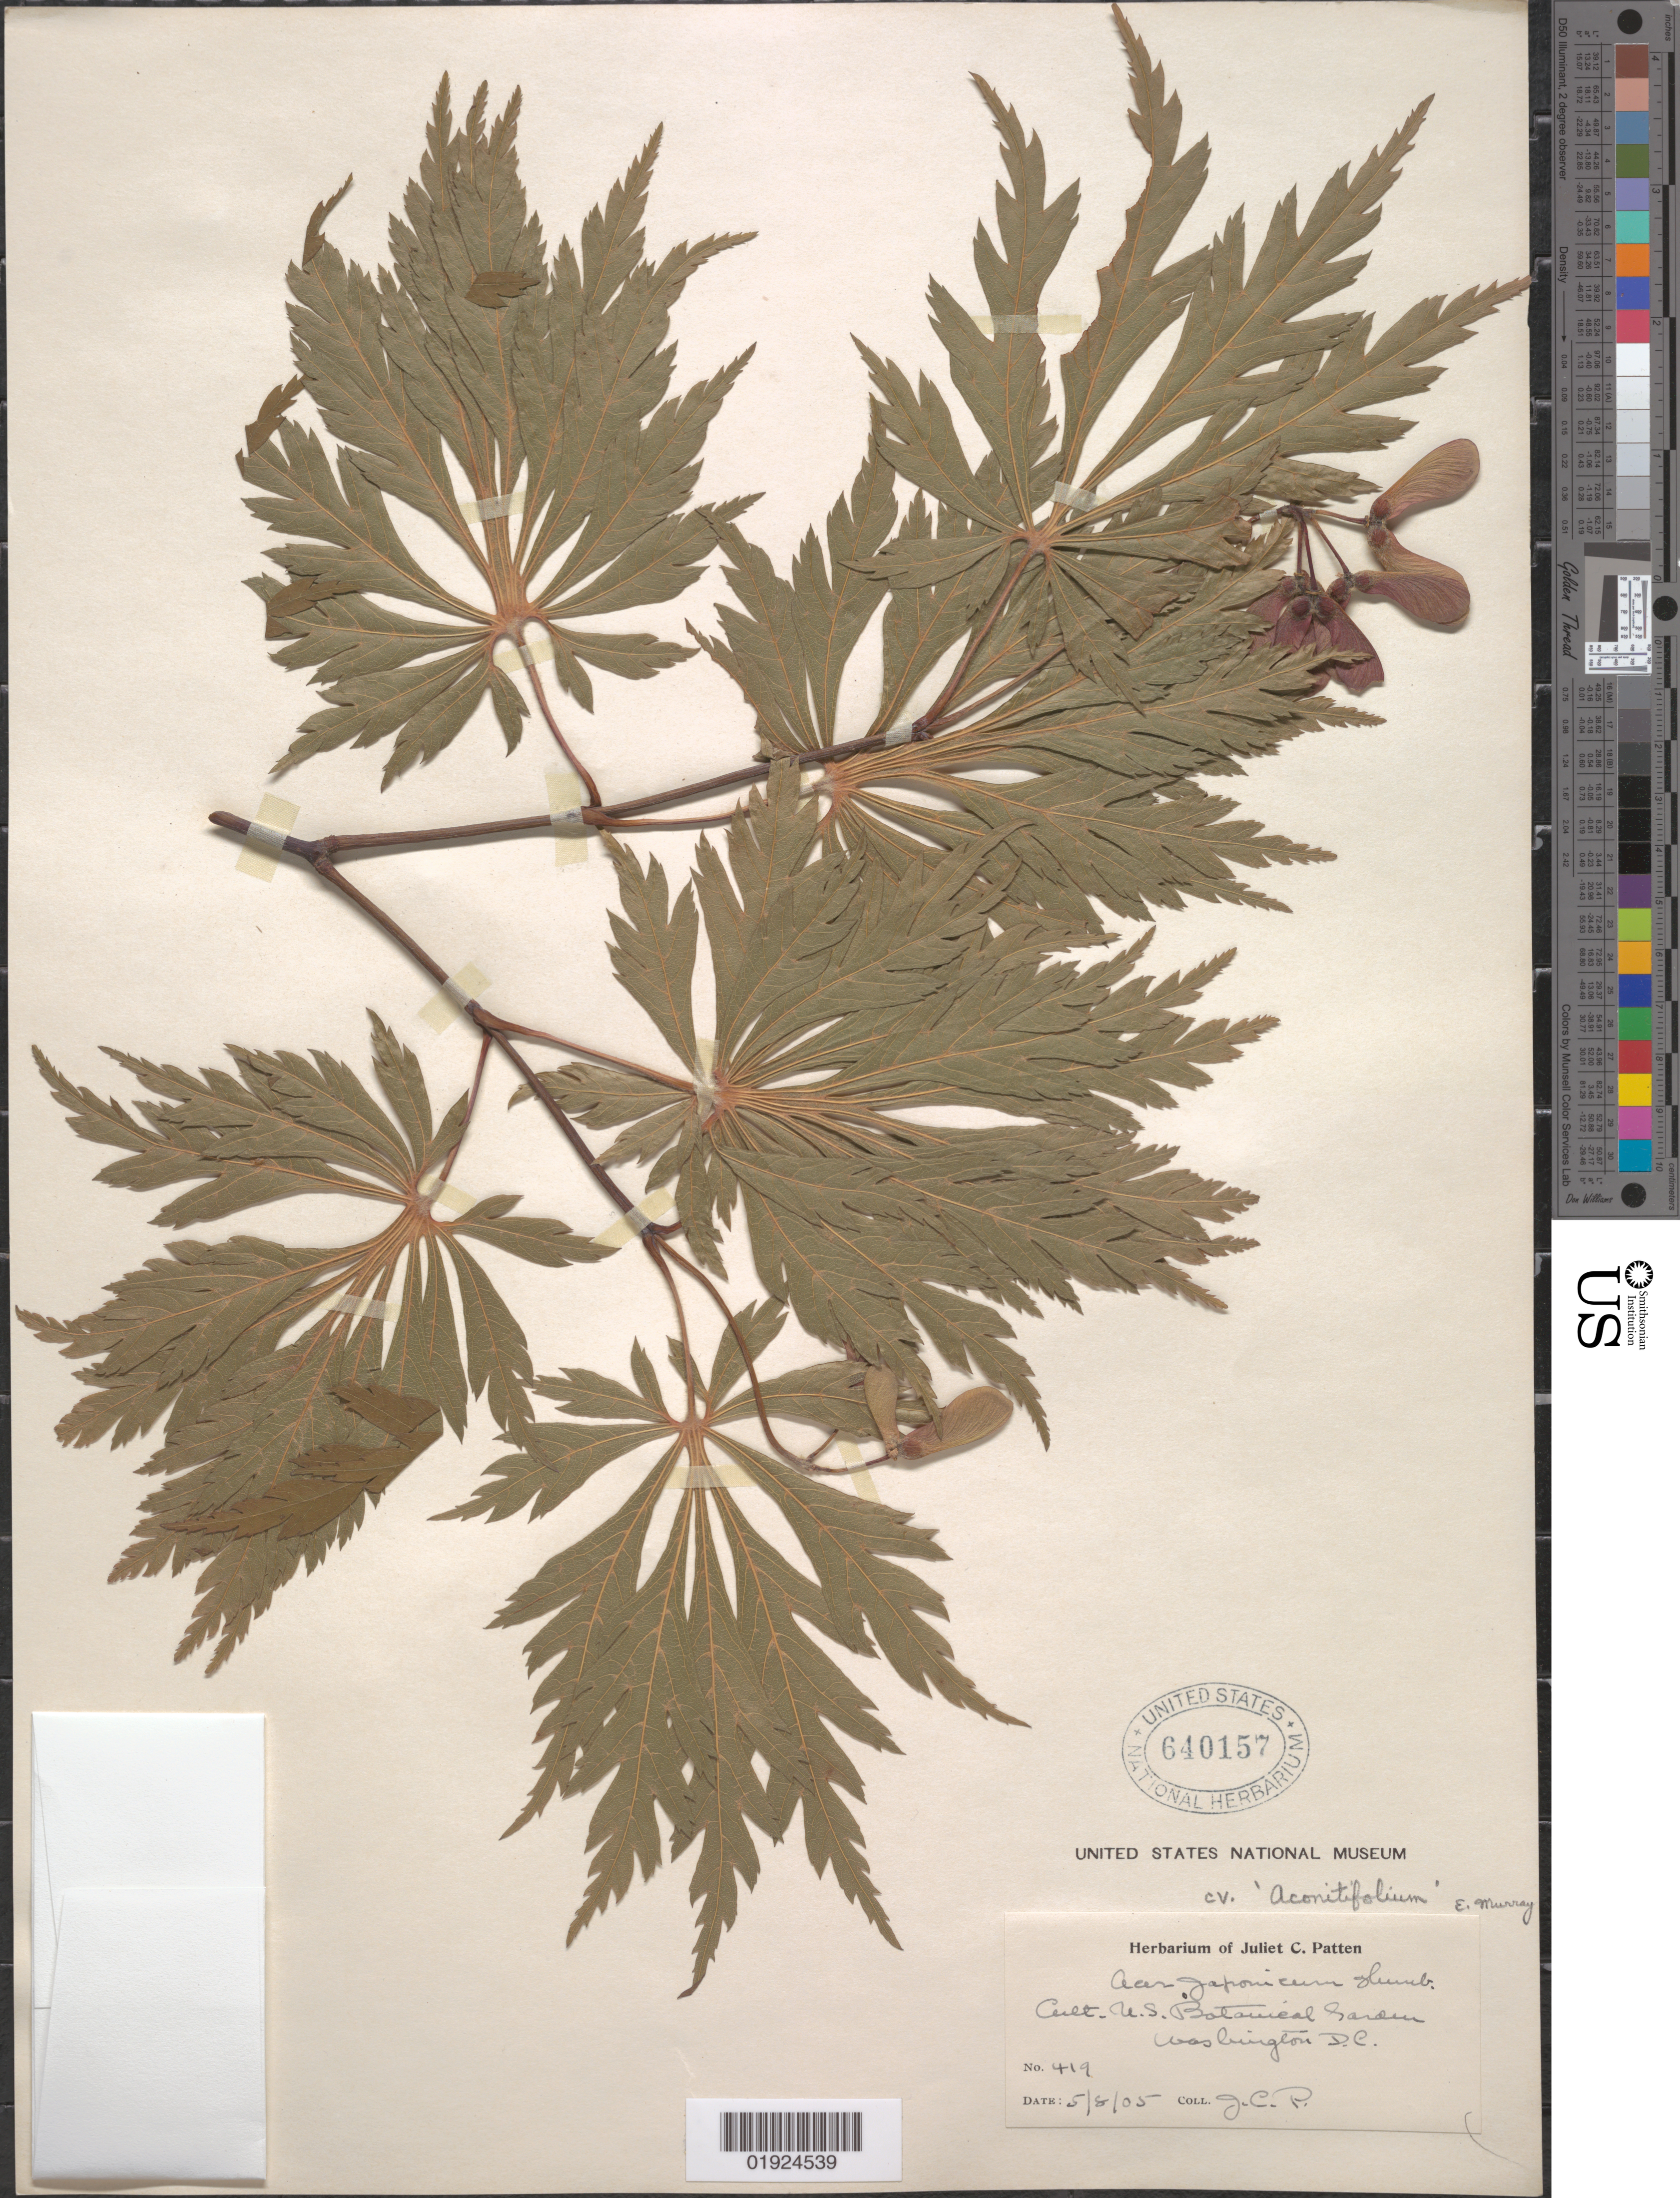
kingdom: Plantae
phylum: Tracheophyta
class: Magnoliopsida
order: Sapindales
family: Sapindaceae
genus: Acer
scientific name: Acer japonicum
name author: Thunb.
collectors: J. Patten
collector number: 419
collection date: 1905-05-08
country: United States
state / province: District of Columbia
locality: U.S. Botanical Gardens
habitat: Garden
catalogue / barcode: US 640157